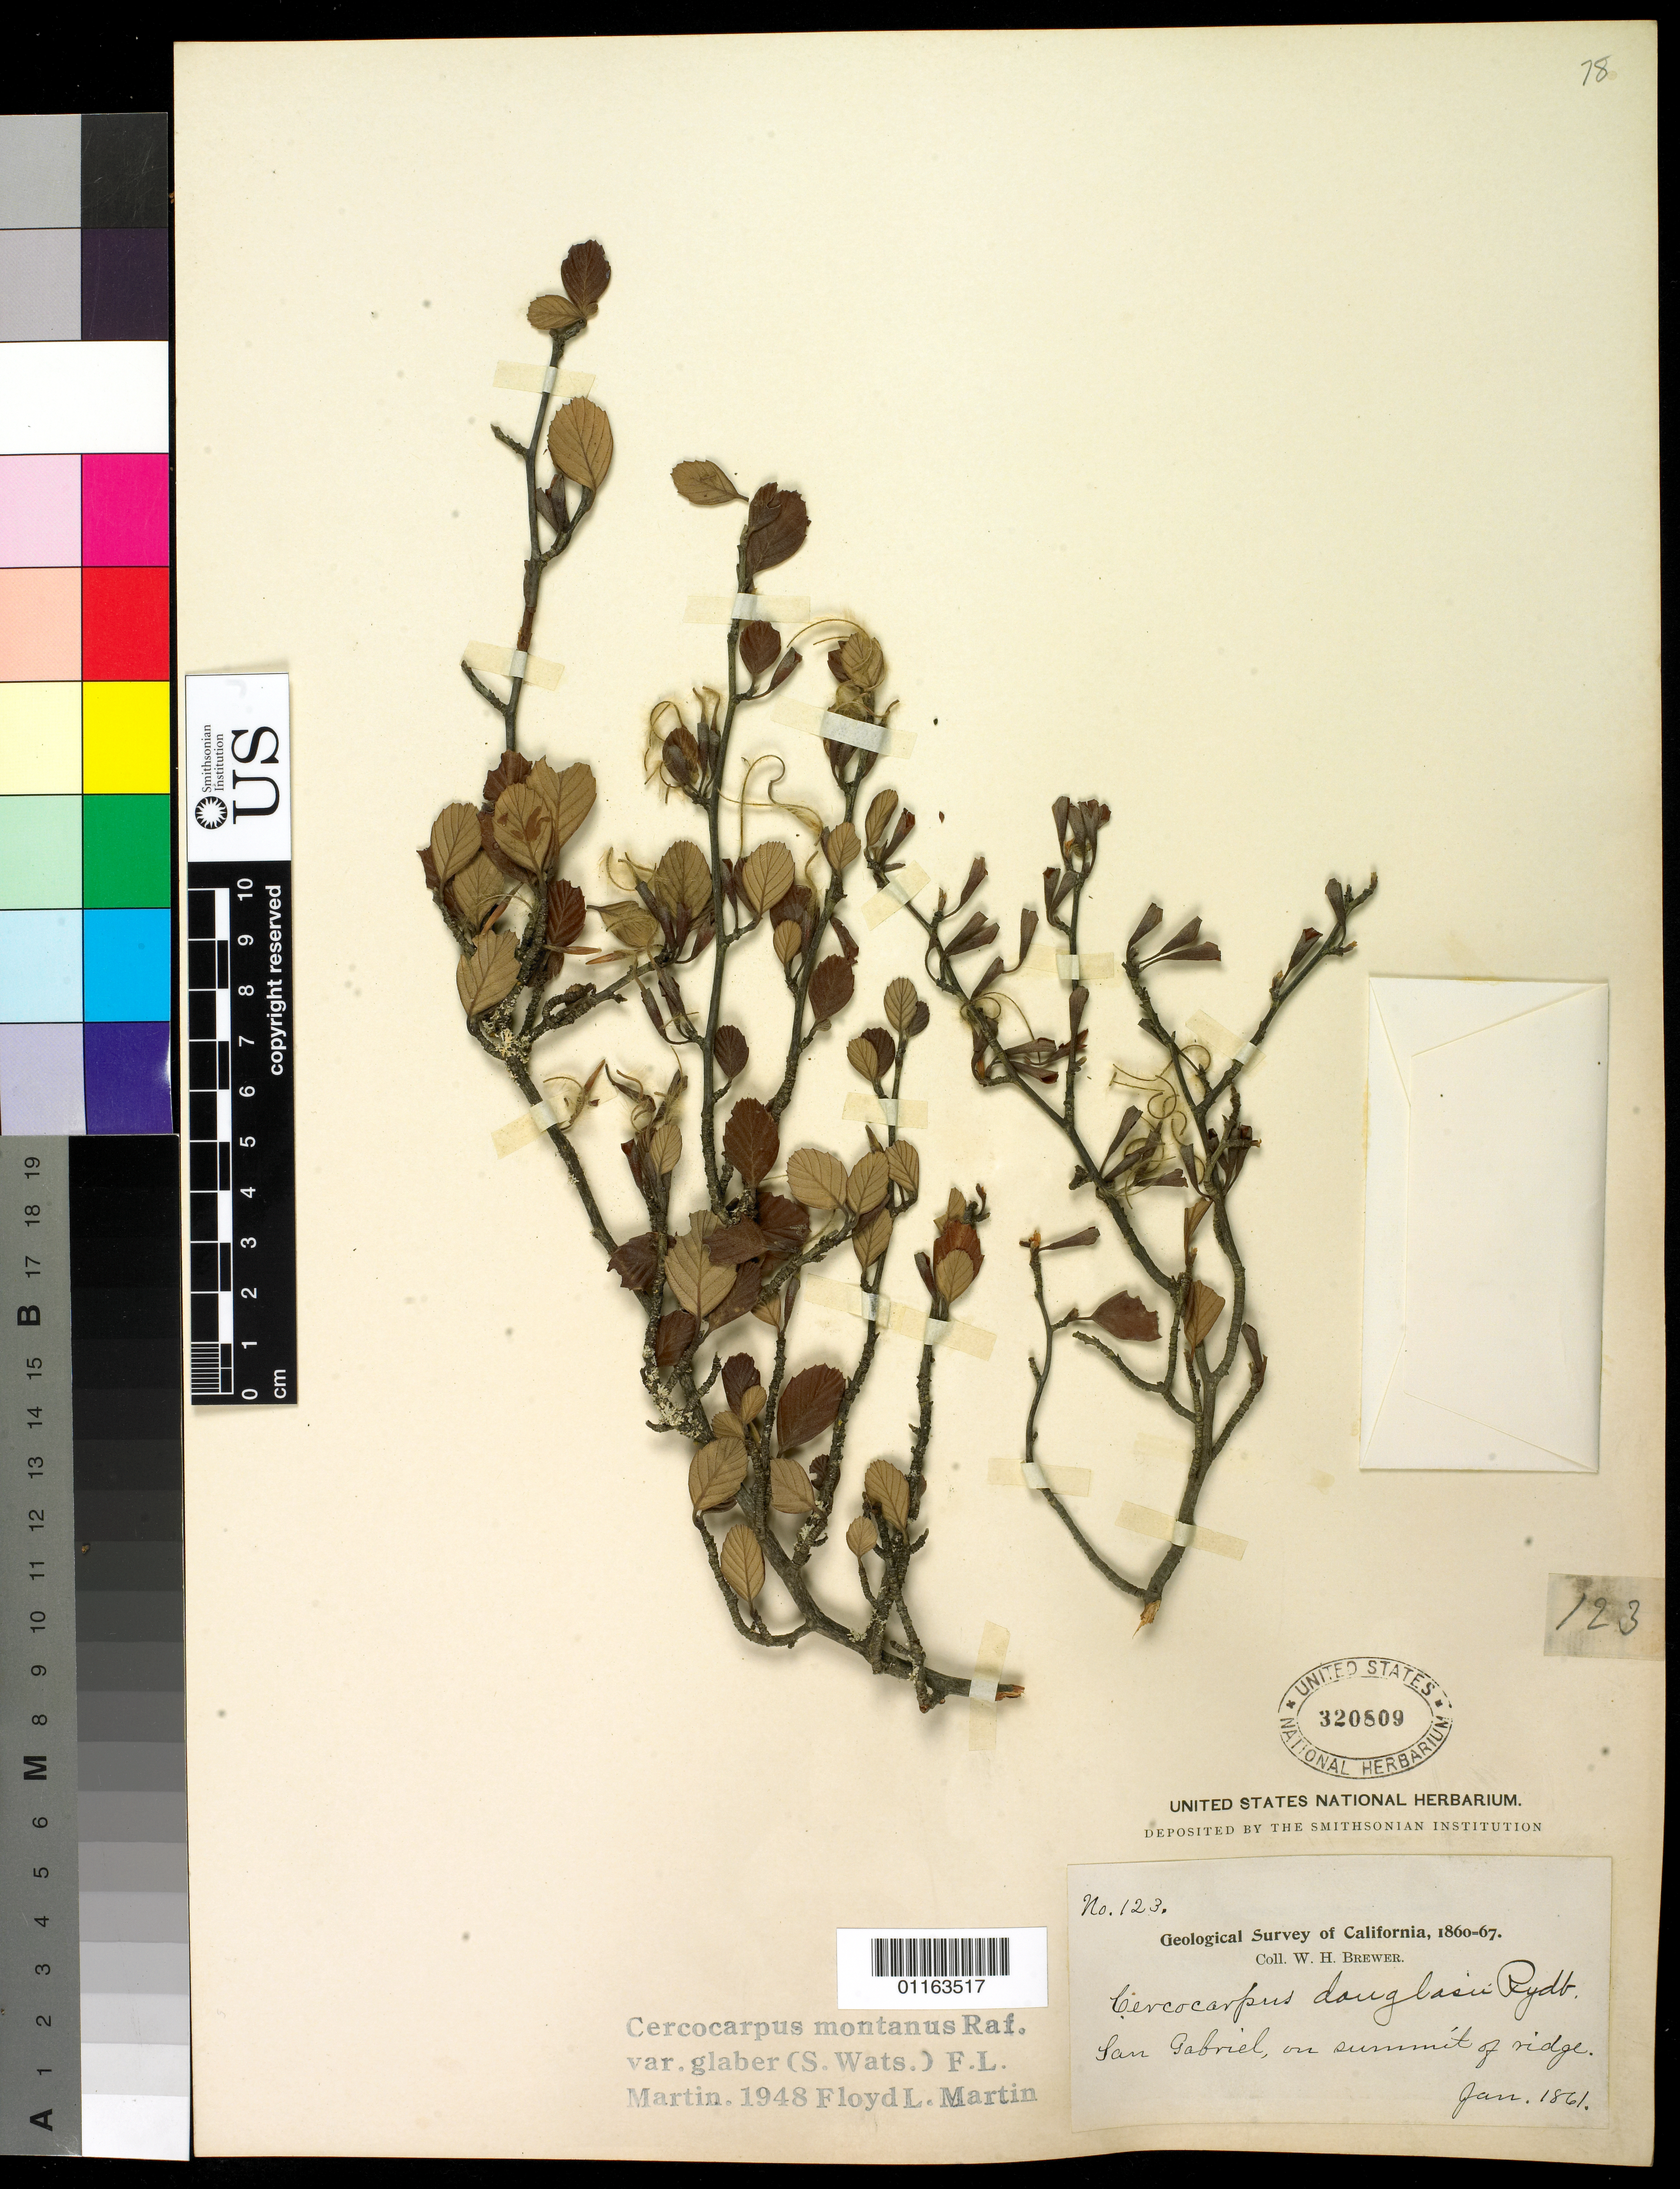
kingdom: Plantae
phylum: Tracheophyta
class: Magnoliopsida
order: Rosales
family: Rosaceae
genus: Cercocarpus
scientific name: Cercocarpus montanus var. glaber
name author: (S. Watson) F.L. Martin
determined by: Martin, F. L.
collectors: W. H. Brewer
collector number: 123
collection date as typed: Jan 1861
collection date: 1861-01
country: United States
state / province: California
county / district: Los Angeles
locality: San Gabriel, on summit of ridge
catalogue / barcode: US 320809